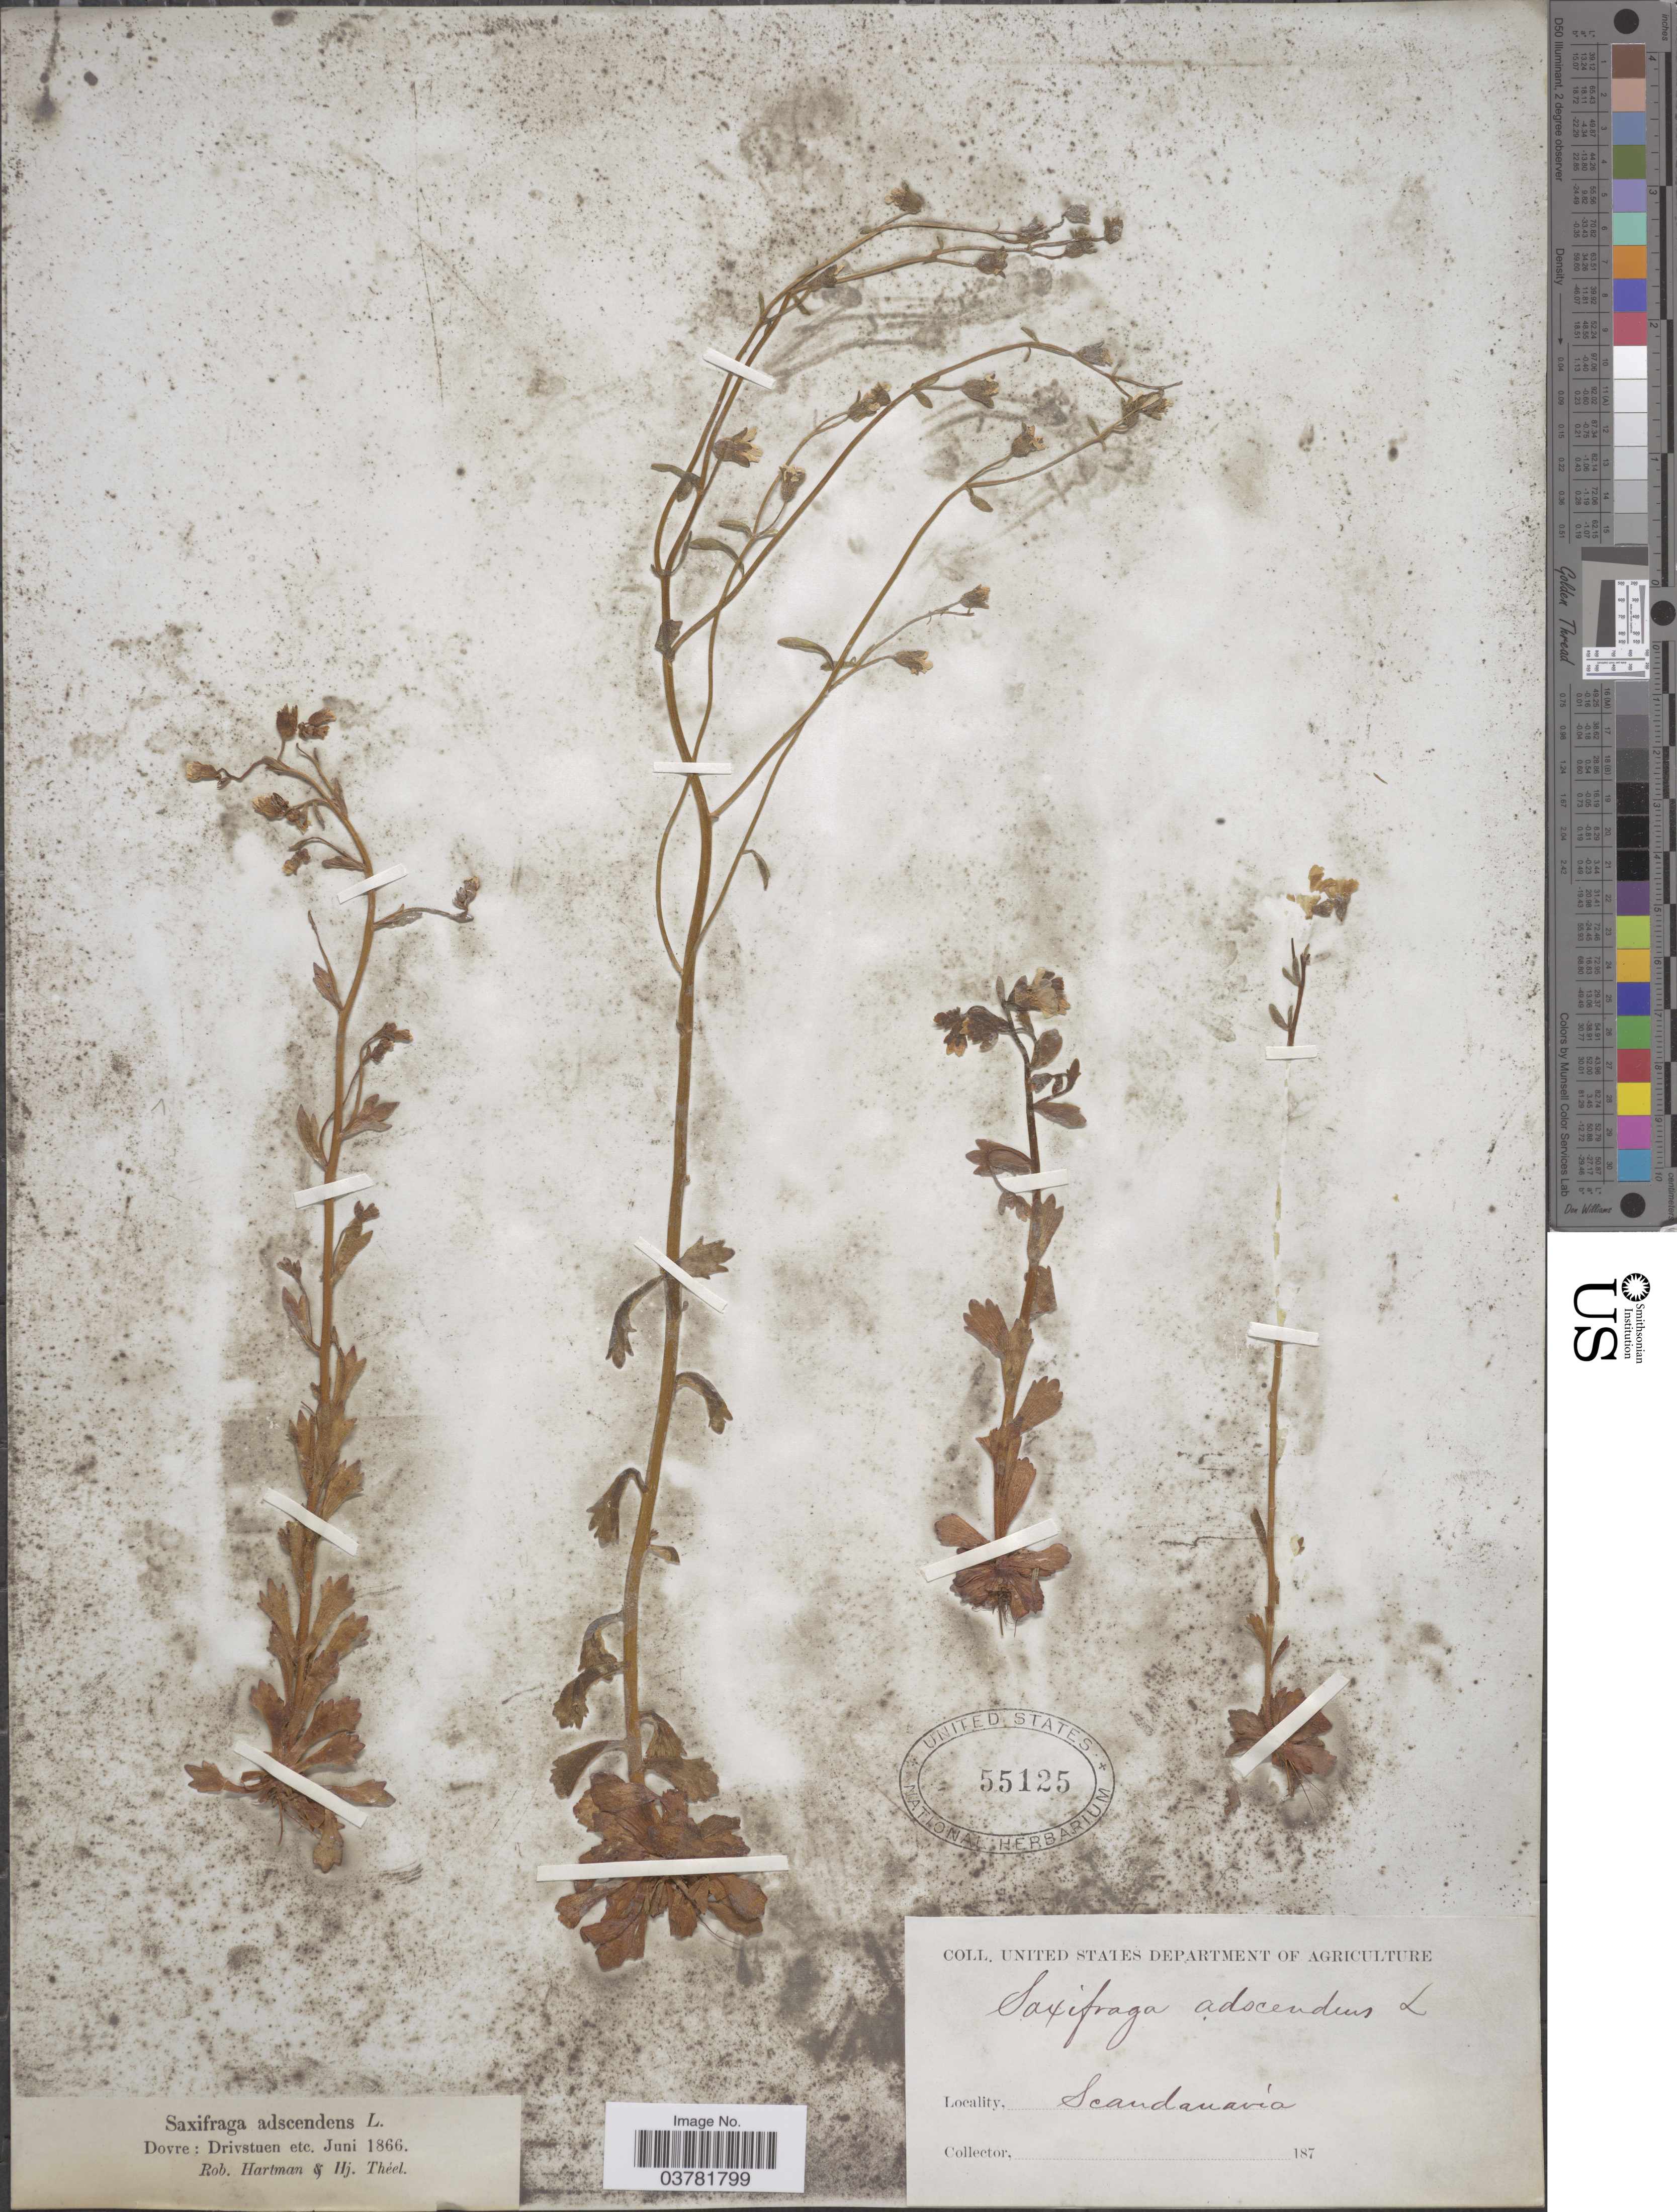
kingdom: Plantae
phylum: Tracheophyta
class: Magnoliopsida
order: Saxifragales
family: Saxifragaceae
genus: Saxifraga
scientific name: Saxifraga adscendens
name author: L.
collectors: R. W. Hartman & H. Théel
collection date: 1866-06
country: Norway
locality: Dovre: Drivstuen etc. Scandinavia.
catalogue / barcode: US 55125